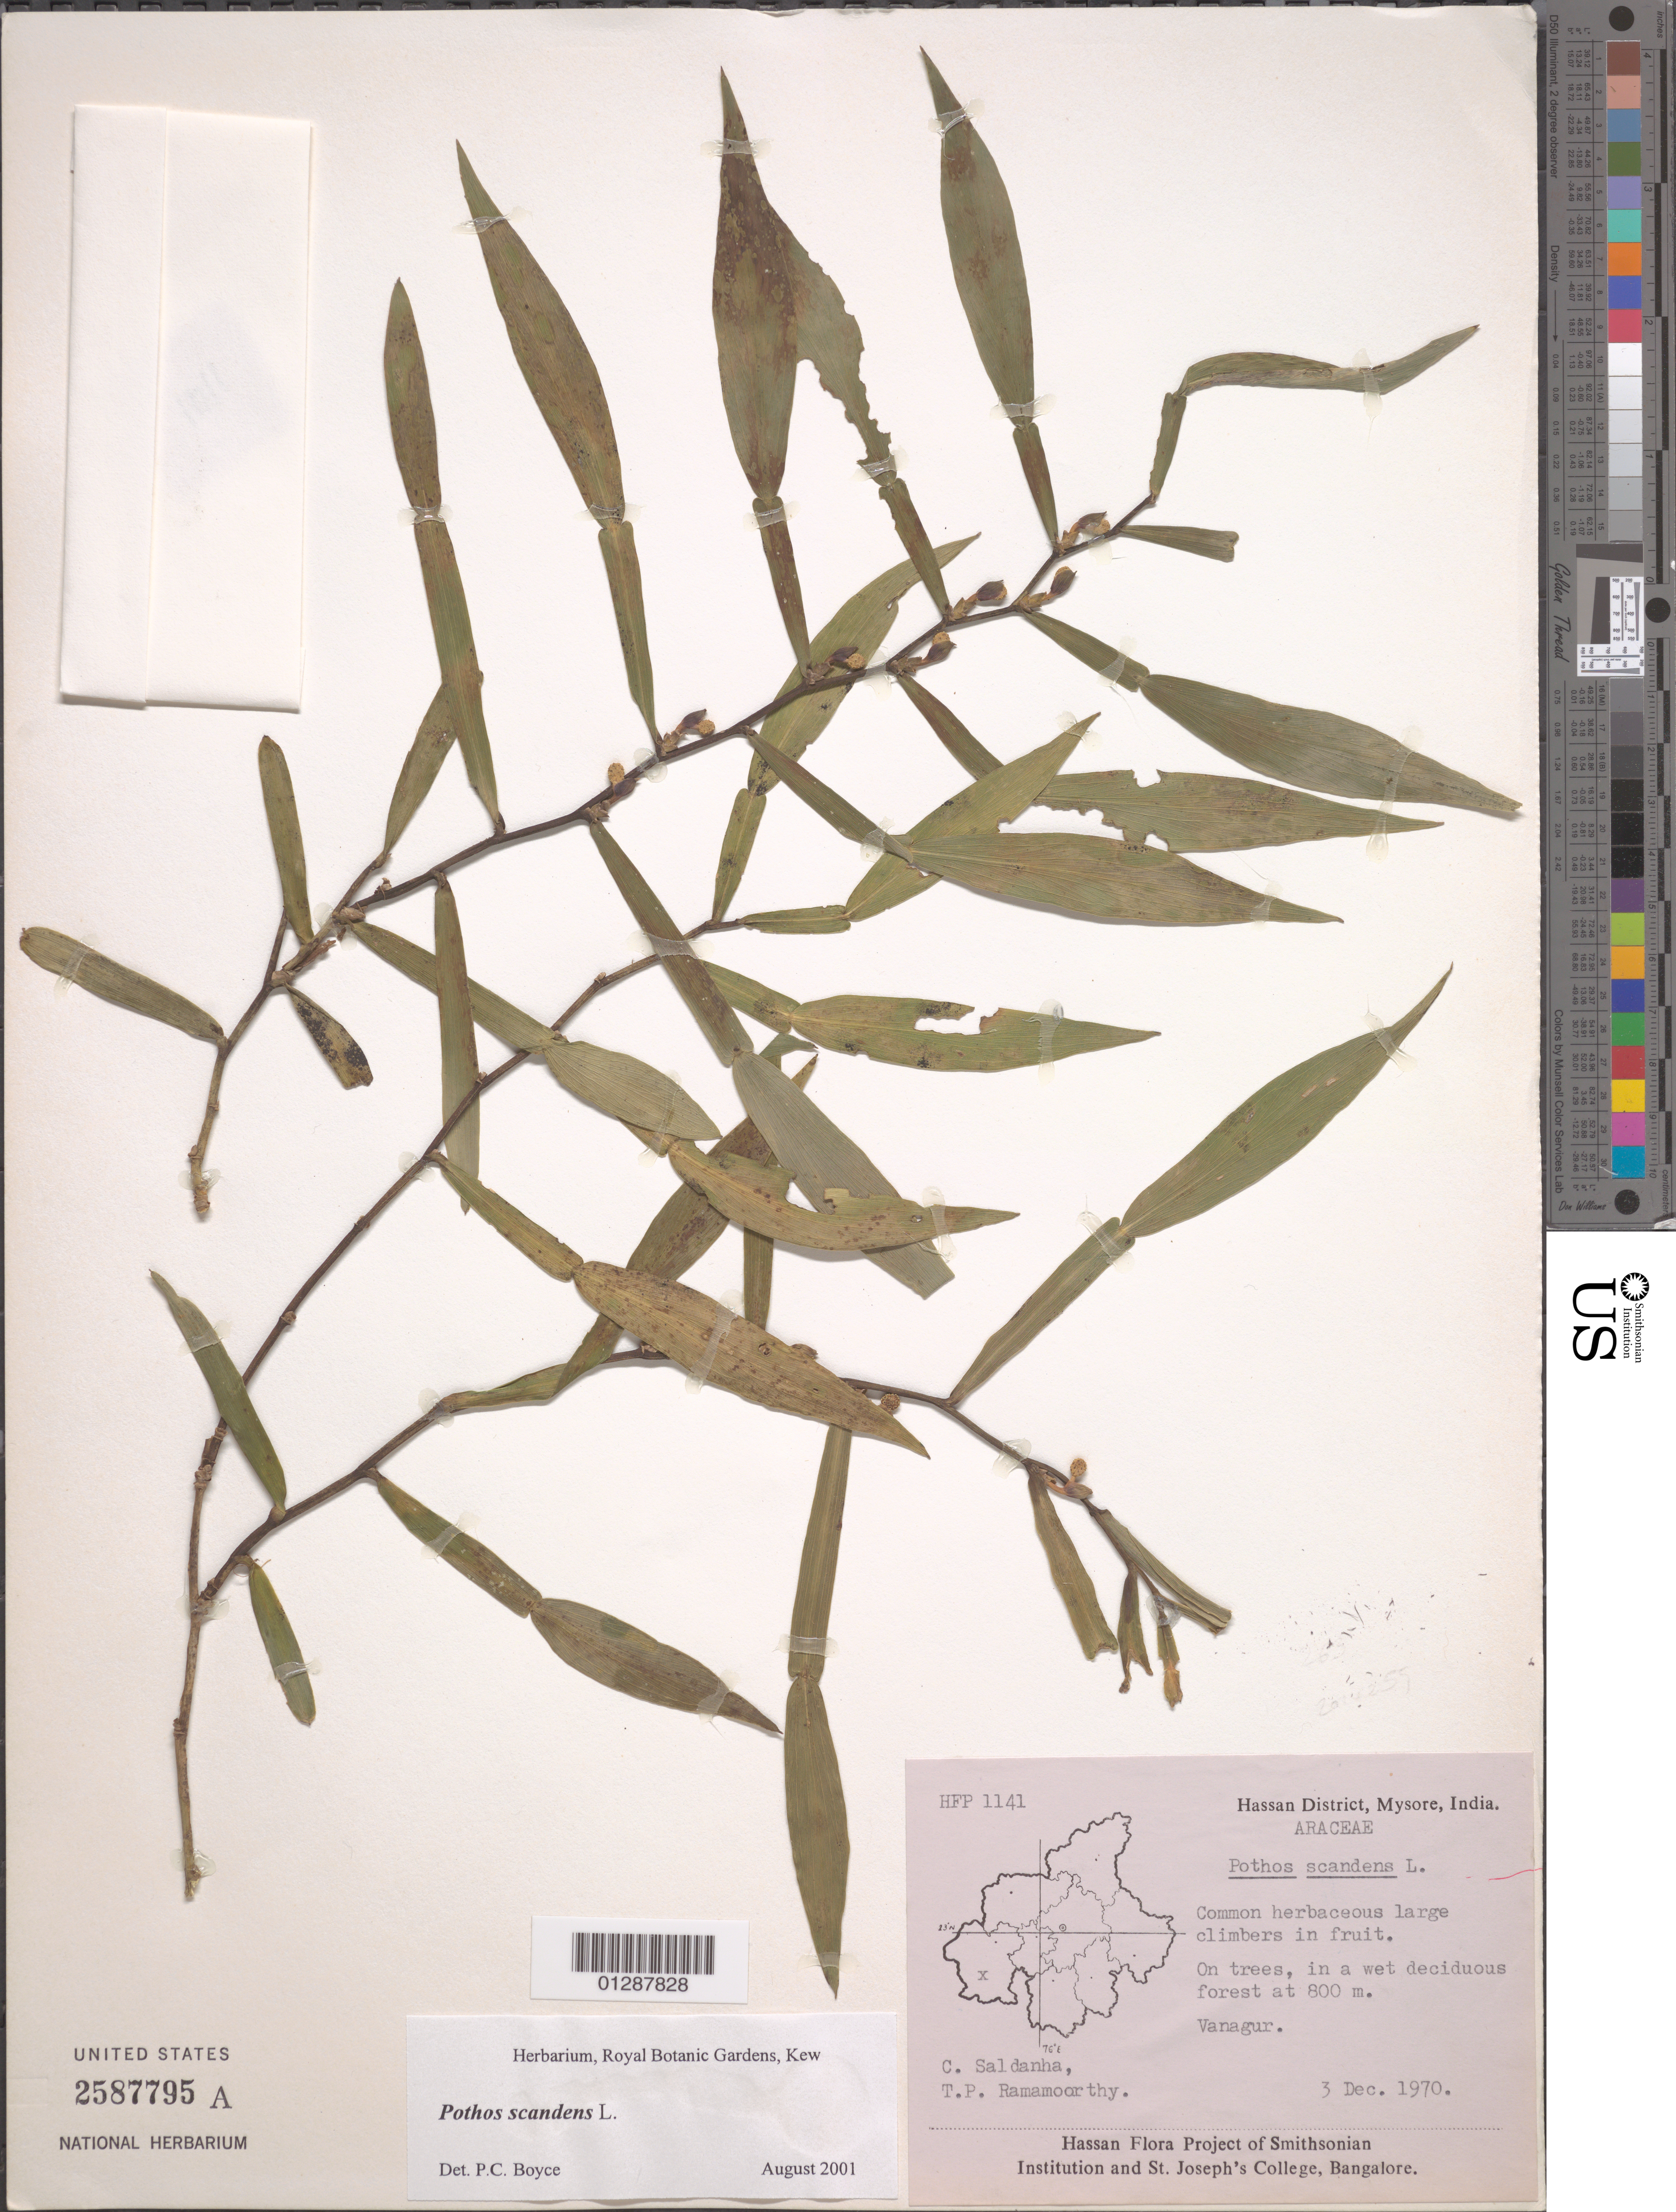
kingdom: Plantae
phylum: Tracheophyta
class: Liliopsida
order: Alismatales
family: Araceae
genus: Pothos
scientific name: Pothos scandens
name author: L.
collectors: C. Saldanha & T. P. Ramamoorthy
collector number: HFP 1141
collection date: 1970-12-03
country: India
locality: Hassan District, Mysore. Vanagur.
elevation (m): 800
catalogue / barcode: US 2587795A